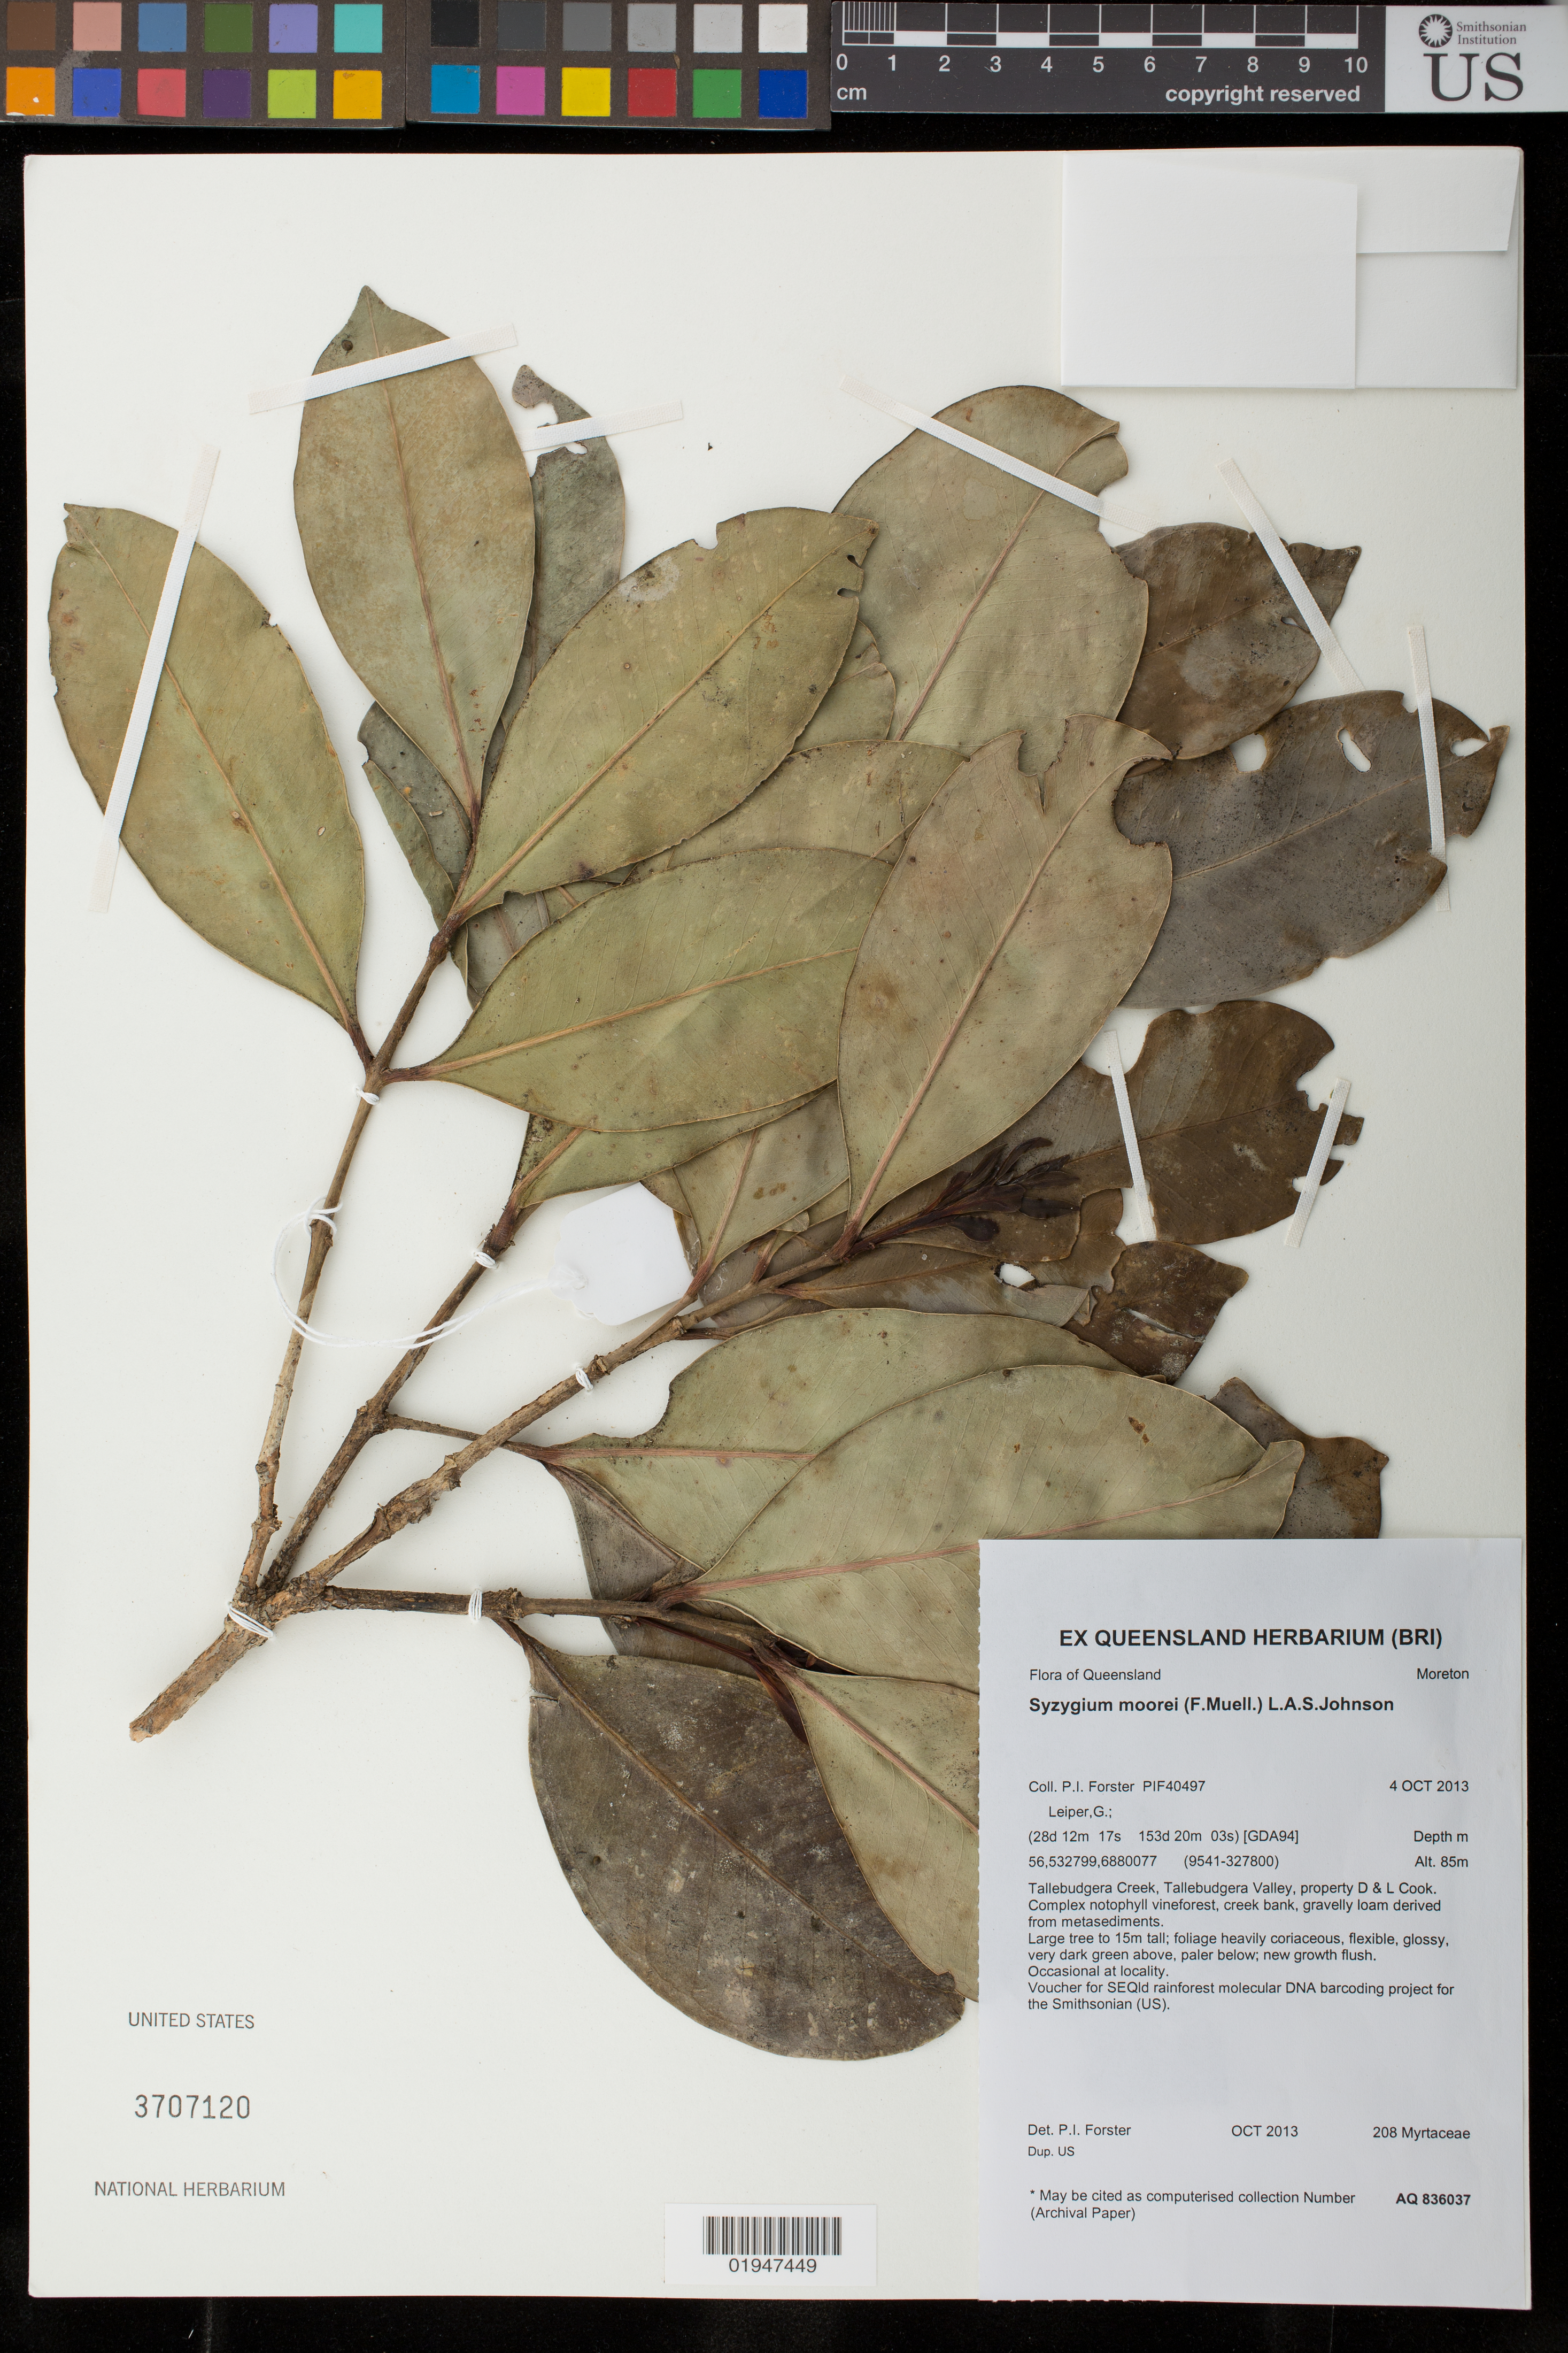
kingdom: Plantae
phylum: Tracheophyta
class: Magnoliopsida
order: Myrtales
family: Myrtaceae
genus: Syzygium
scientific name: Syzygium moorei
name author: (F. Muell.) L.A.S. Johnson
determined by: Forster, Paul I.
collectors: P. I. Forster & G. Leiper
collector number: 40497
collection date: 2013-10-04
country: Australia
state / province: Queensland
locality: Tallebudgera Creek, Tallebuddera Valley, property of D & L Cook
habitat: Complex notophyll vineforest, creek bank, gravelly loam derived from metasediments. Occasional at locality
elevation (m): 85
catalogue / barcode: US 3707120